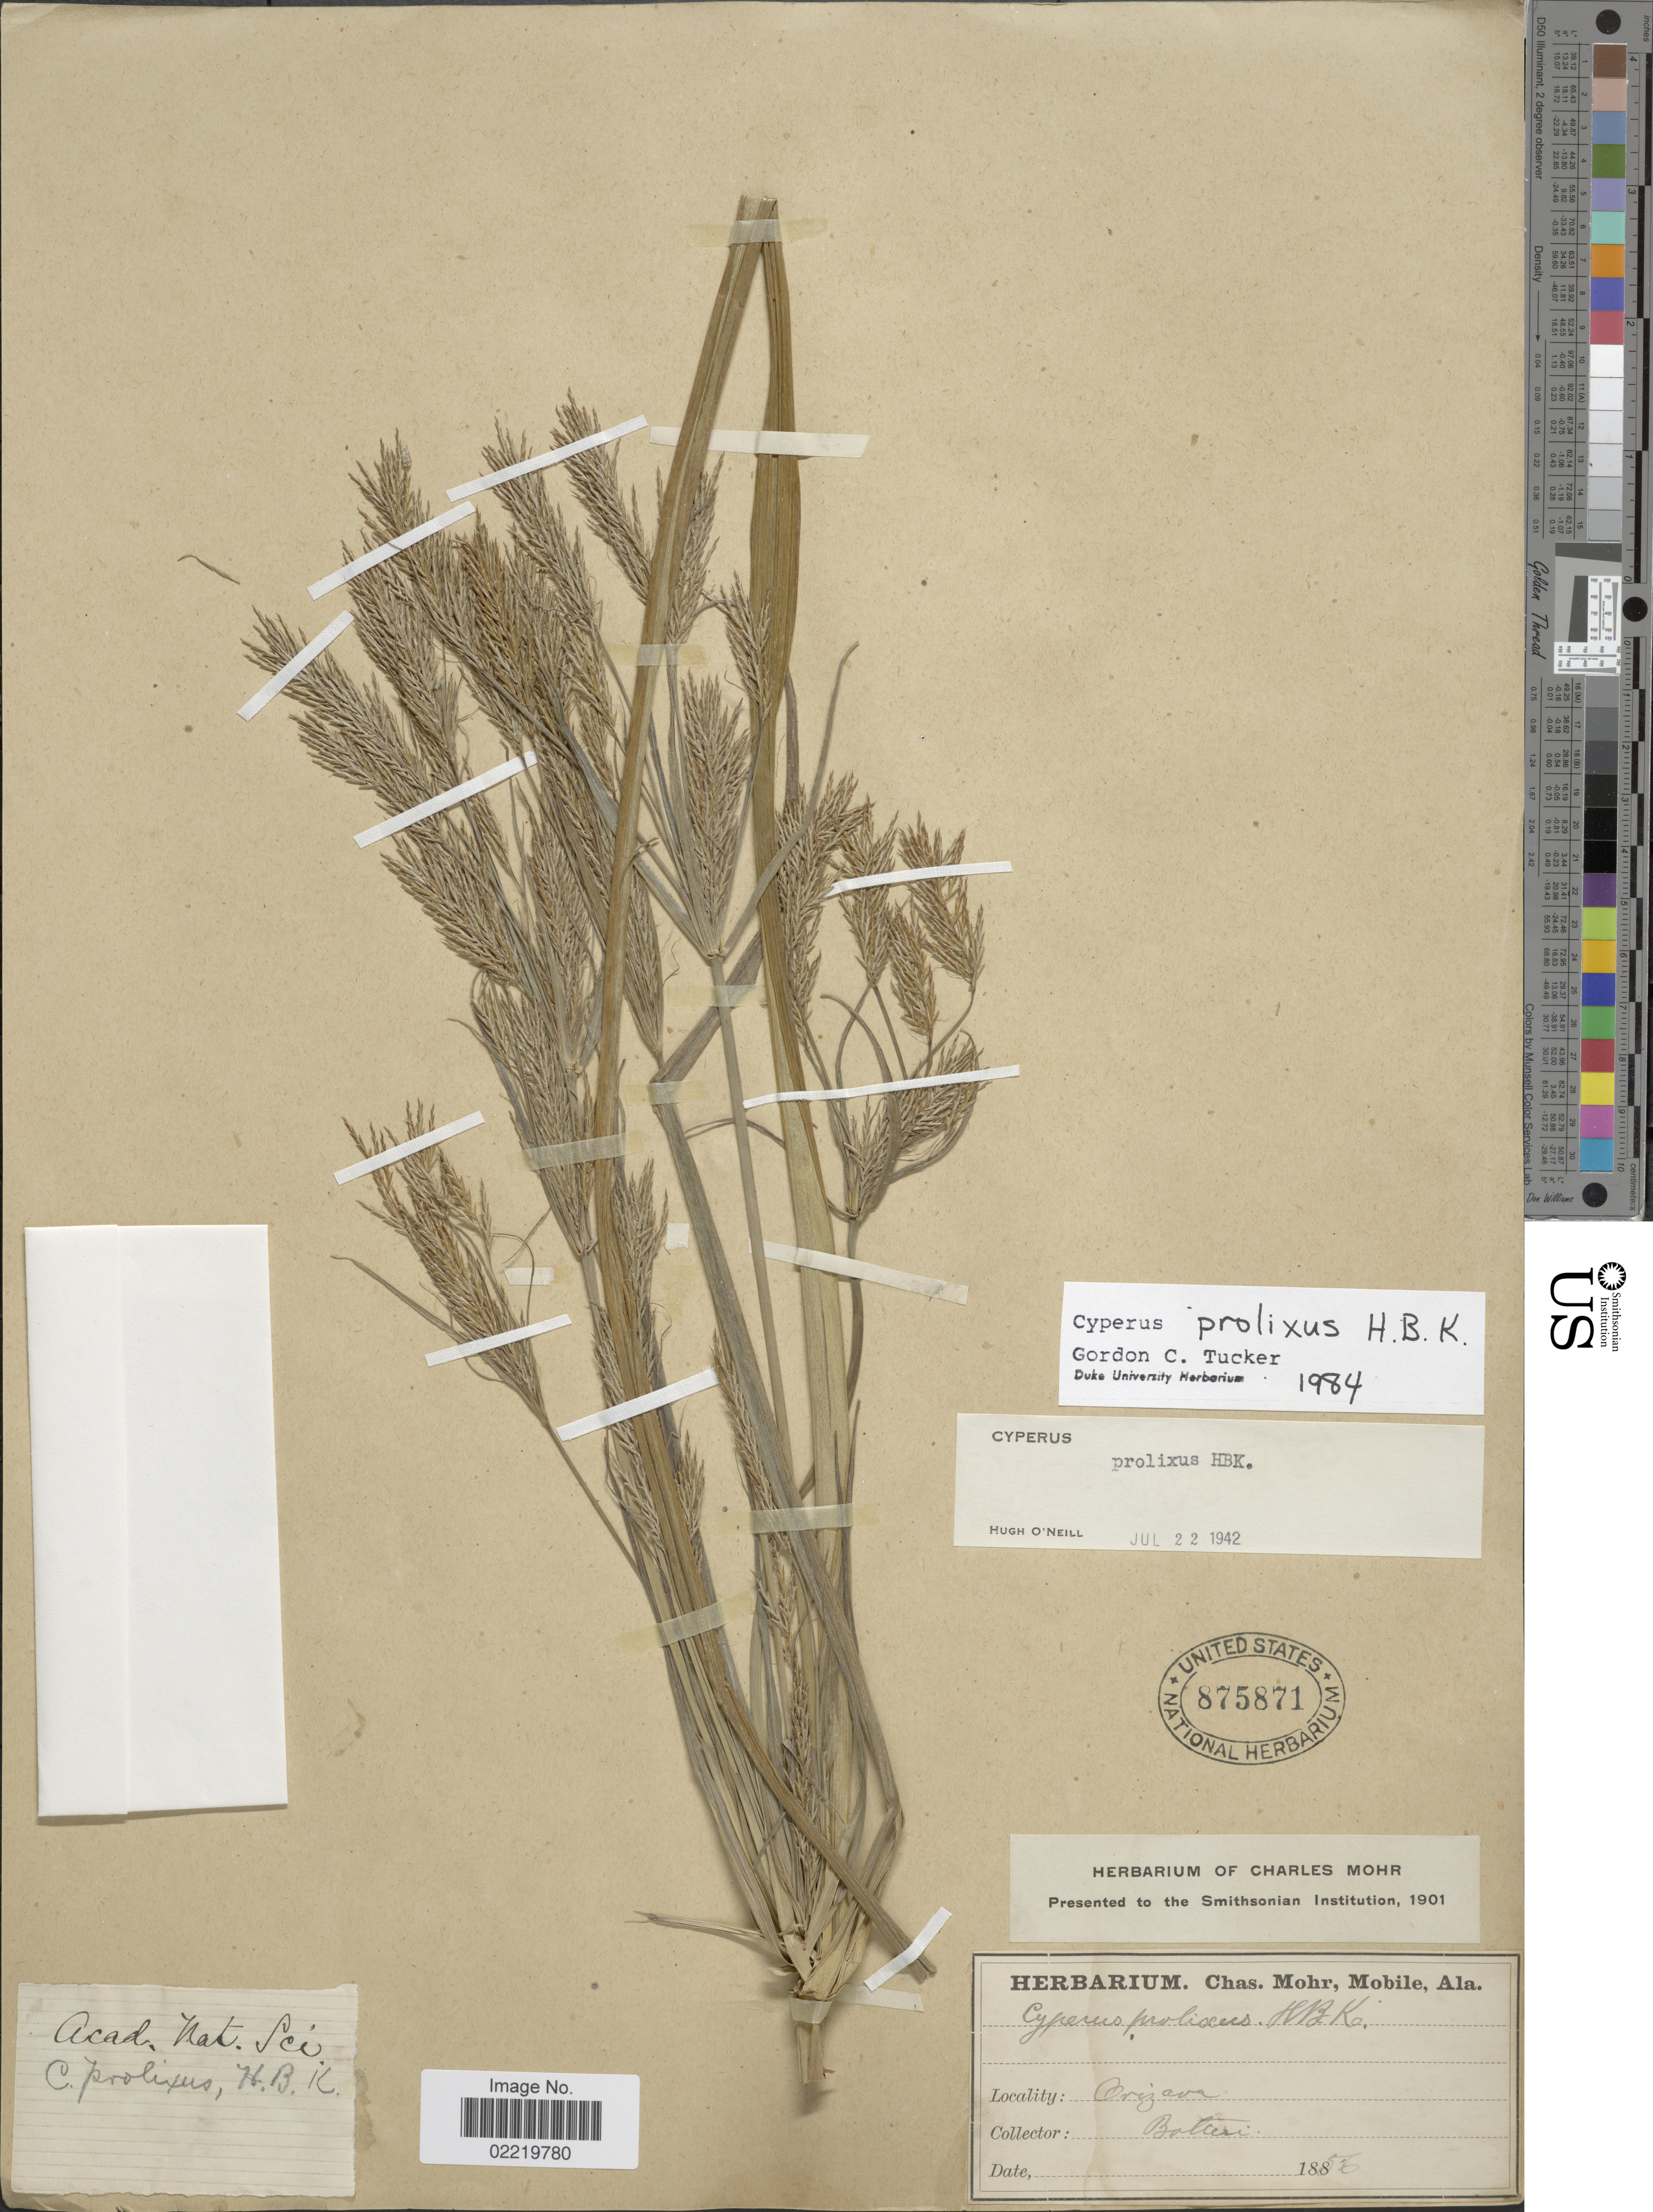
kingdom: Plantae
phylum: Tracheophyta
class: Liliopsida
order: Poales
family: Cyperaceae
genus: Cyperus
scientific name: Cyperus prolixus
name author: Kunth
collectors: -. Botteri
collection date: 1856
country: Mexico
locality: Orizaba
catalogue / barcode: US 875871